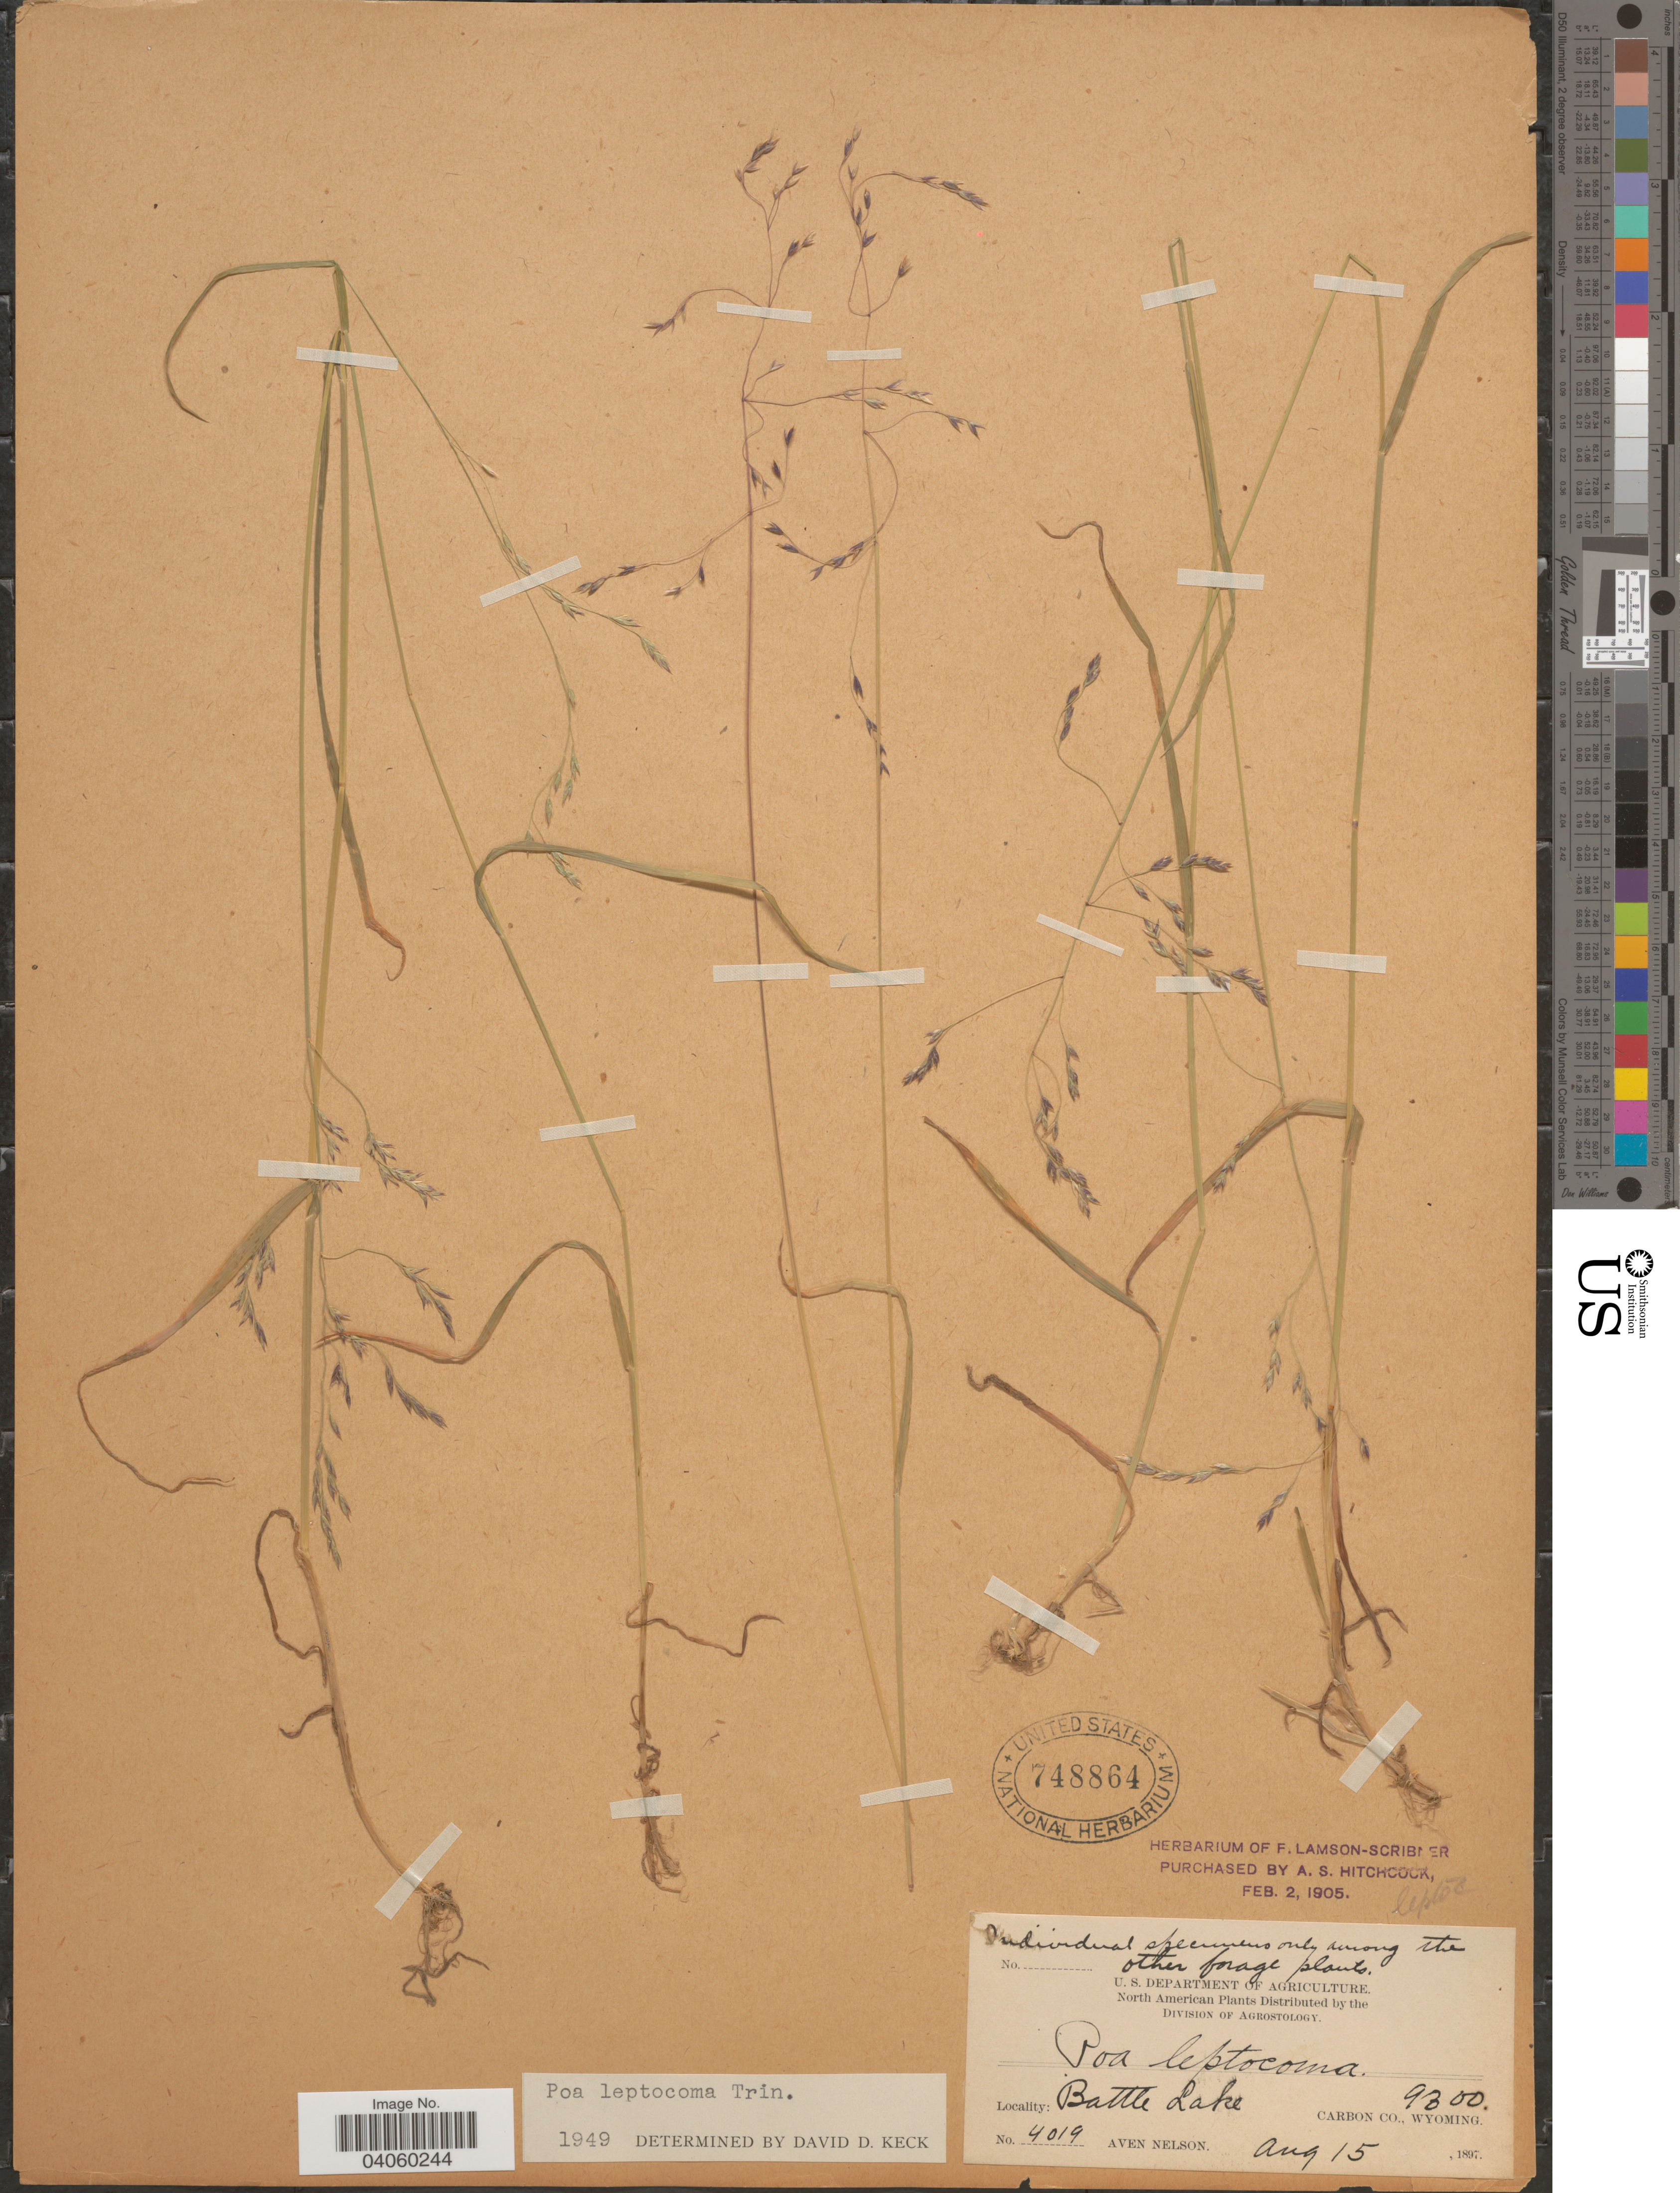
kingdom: Plantae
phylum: Tracheophyta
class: Liliopsida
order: Poales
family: Poaceae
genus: Poa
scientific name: Poa leptocoma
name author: Trin.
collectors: A. Nelson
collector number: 4019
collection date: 1897-08-15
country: United States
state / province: Wyoming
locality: Battle Lake, Carbon Co.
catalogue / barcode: US 748864